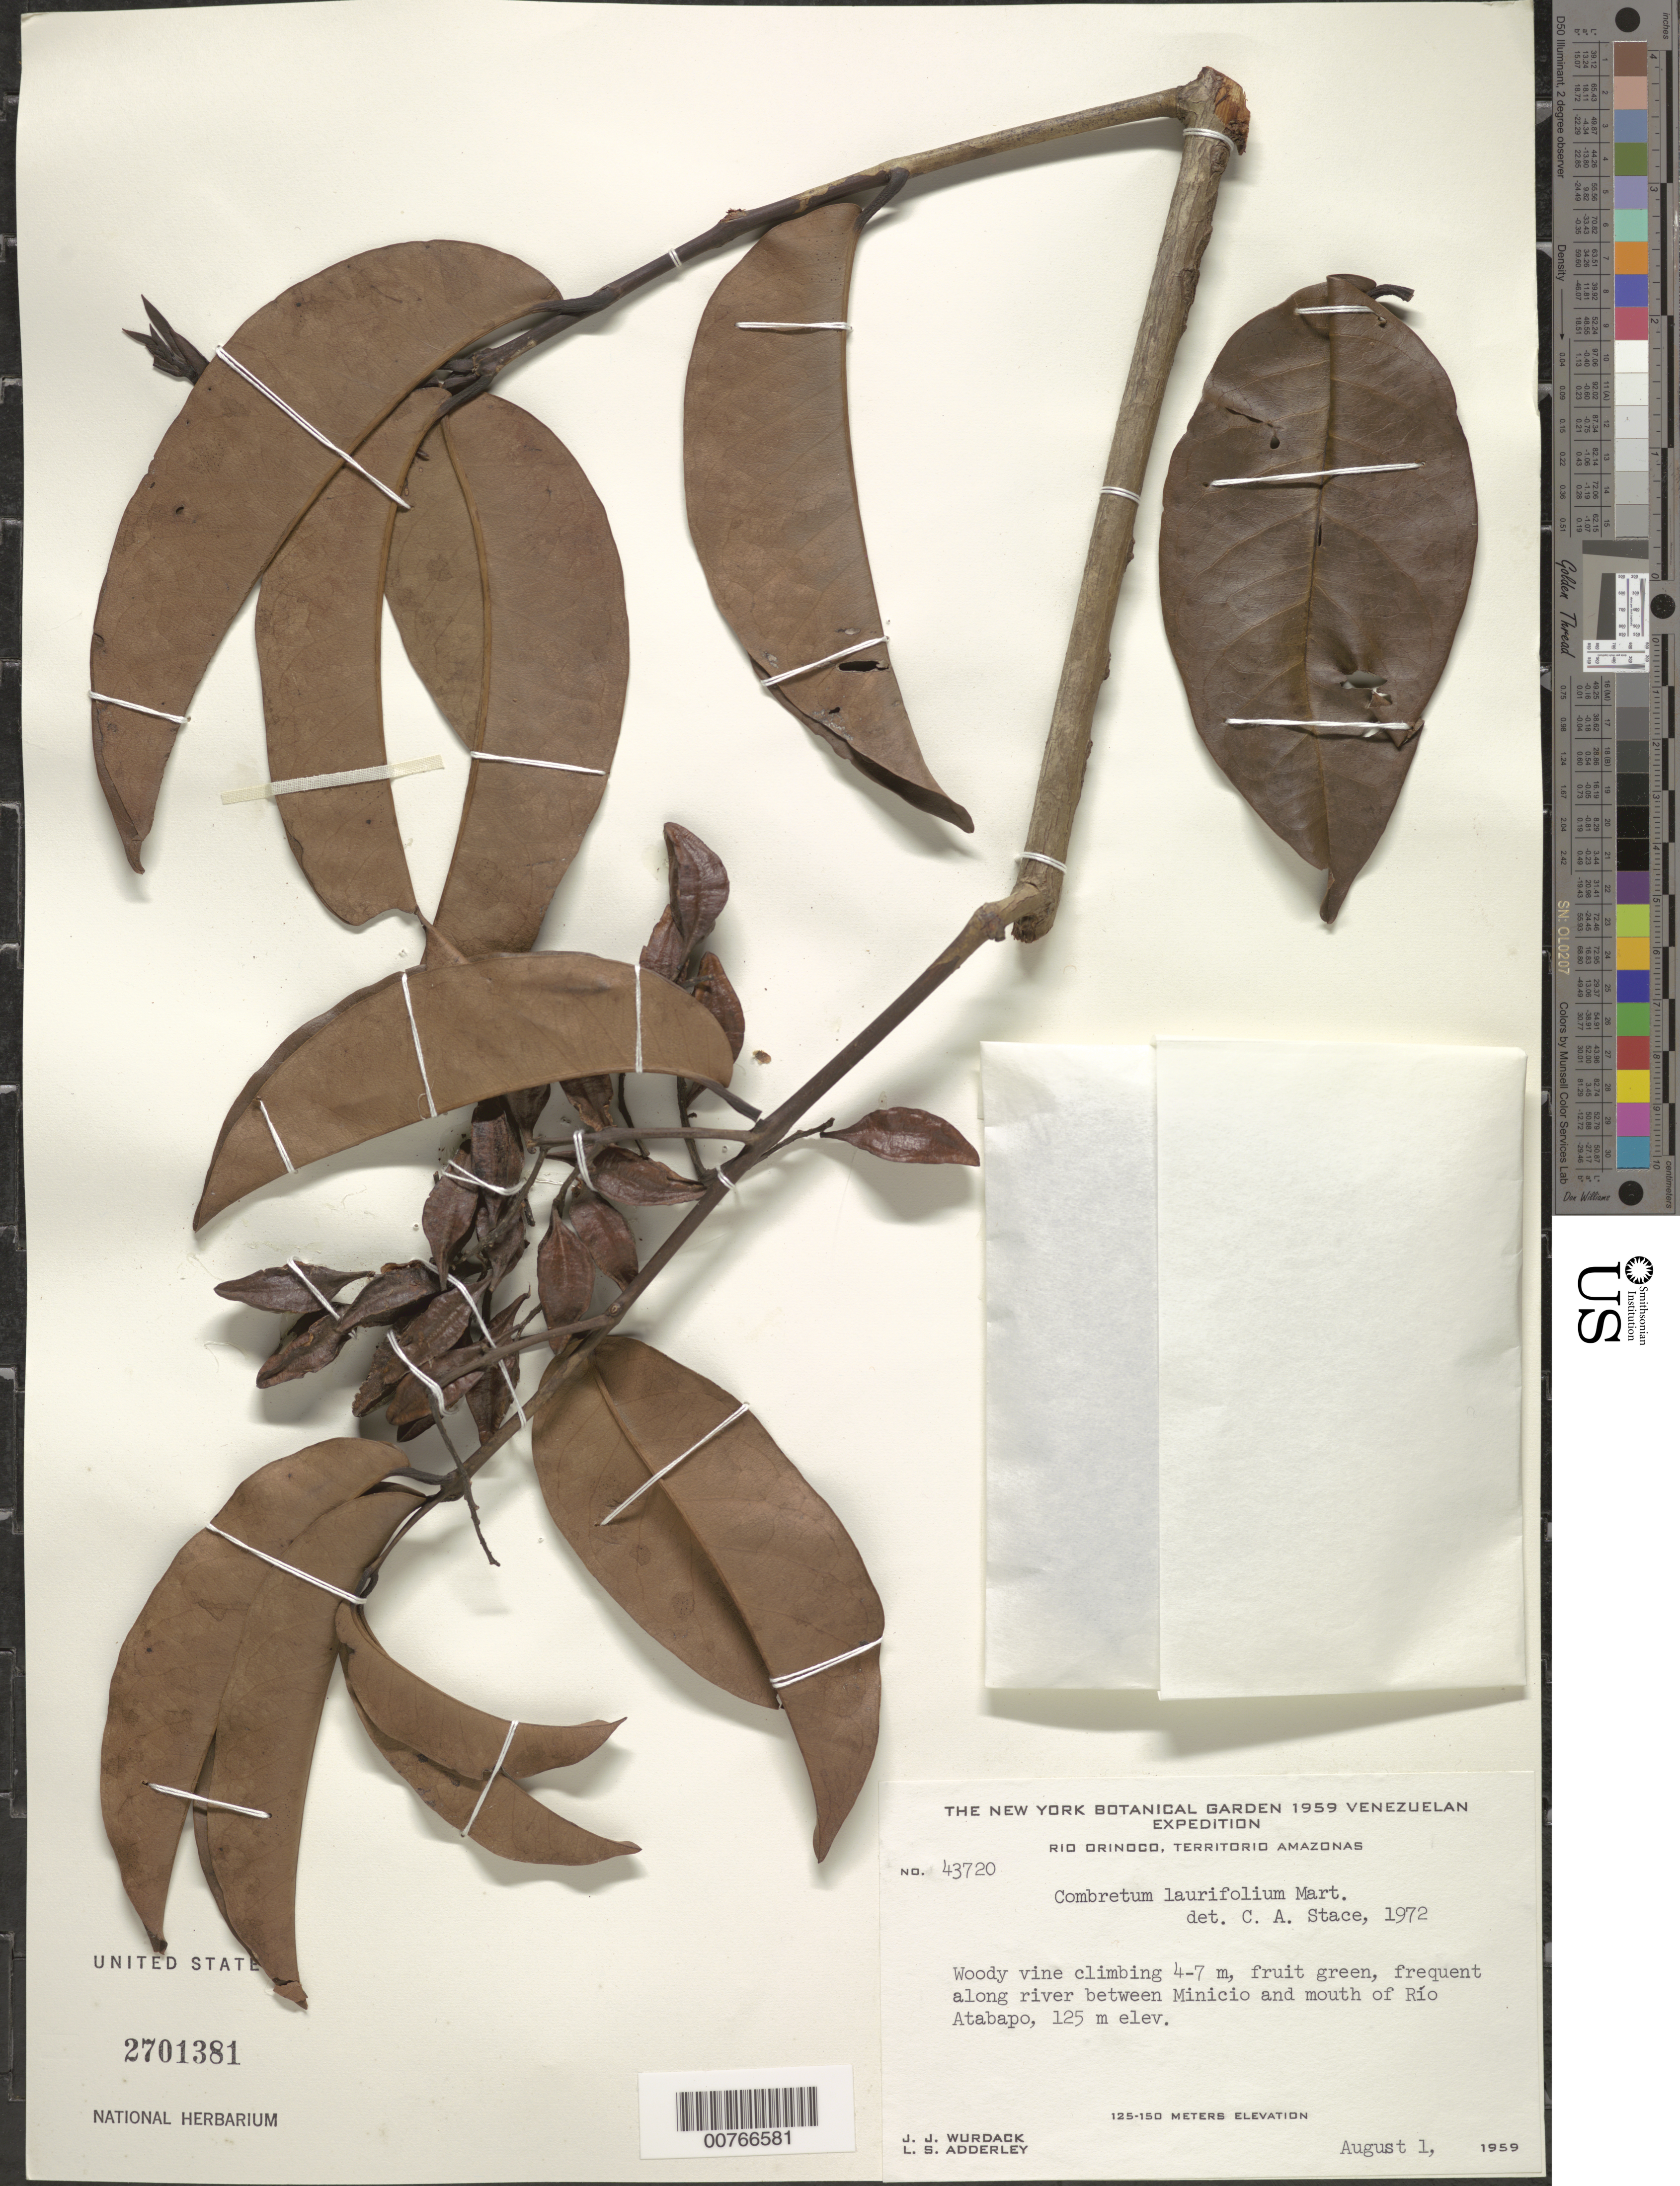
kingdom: Plantae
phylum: Tracheophyta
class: Magnoliopsida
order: Myrtales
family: Combretaceae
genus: Combretum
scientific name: Combretum pyramidatum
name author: Desv.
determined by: Stace, C. A.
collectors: J. J. Wurdack & L. S. Adderley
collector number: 43720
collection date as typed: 1-Aug-59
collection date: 1959-08-01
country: Venezuela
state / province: Amazonas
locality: Orinoco R., between Minicio & mouth of Río Atabapo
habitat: Along river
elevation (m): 125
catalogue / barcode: US 2701381